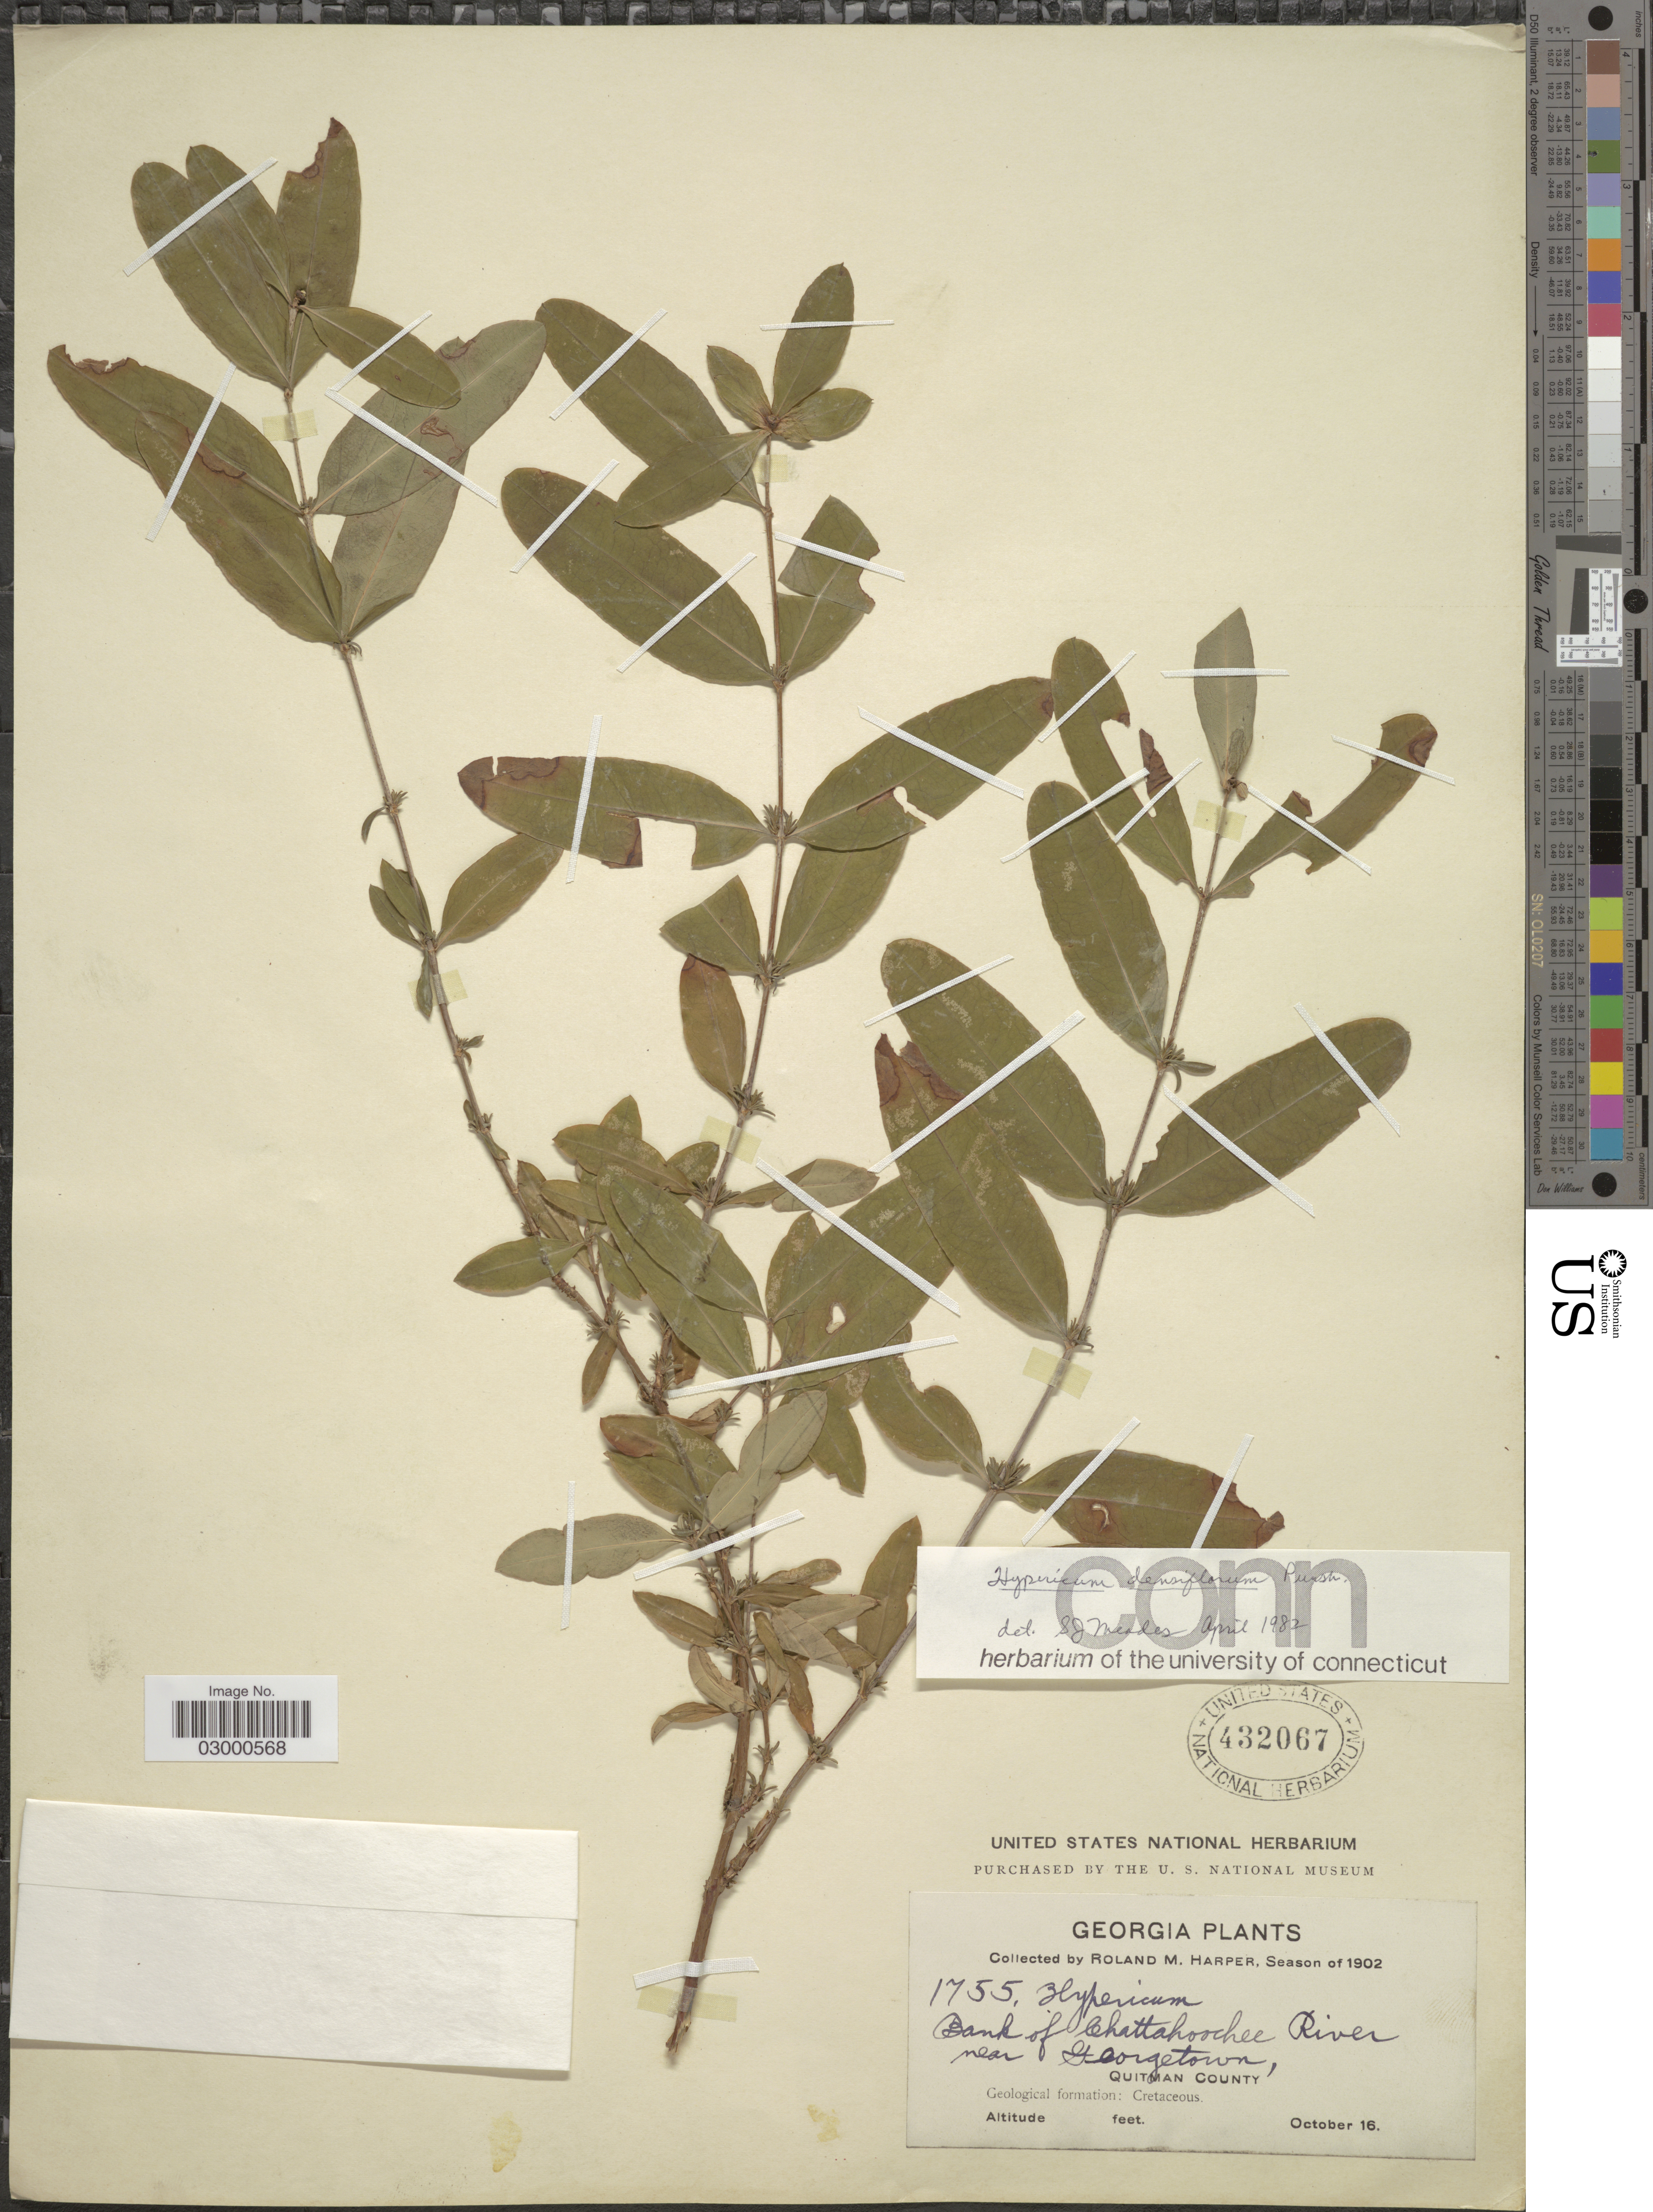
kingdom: Plantae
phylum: Tracheophyta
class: Magnoliopsida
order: Malpighiales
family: Hypericaceae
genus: Hypericum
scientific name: Hypericum densiflorum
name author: Pursh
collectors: R. M. Harper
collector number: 1755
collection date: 1902-10-16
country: United States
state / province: Georgia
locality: Bank of Chattahoochee River near Georgetown, Quitman County.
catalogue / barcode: US 432067